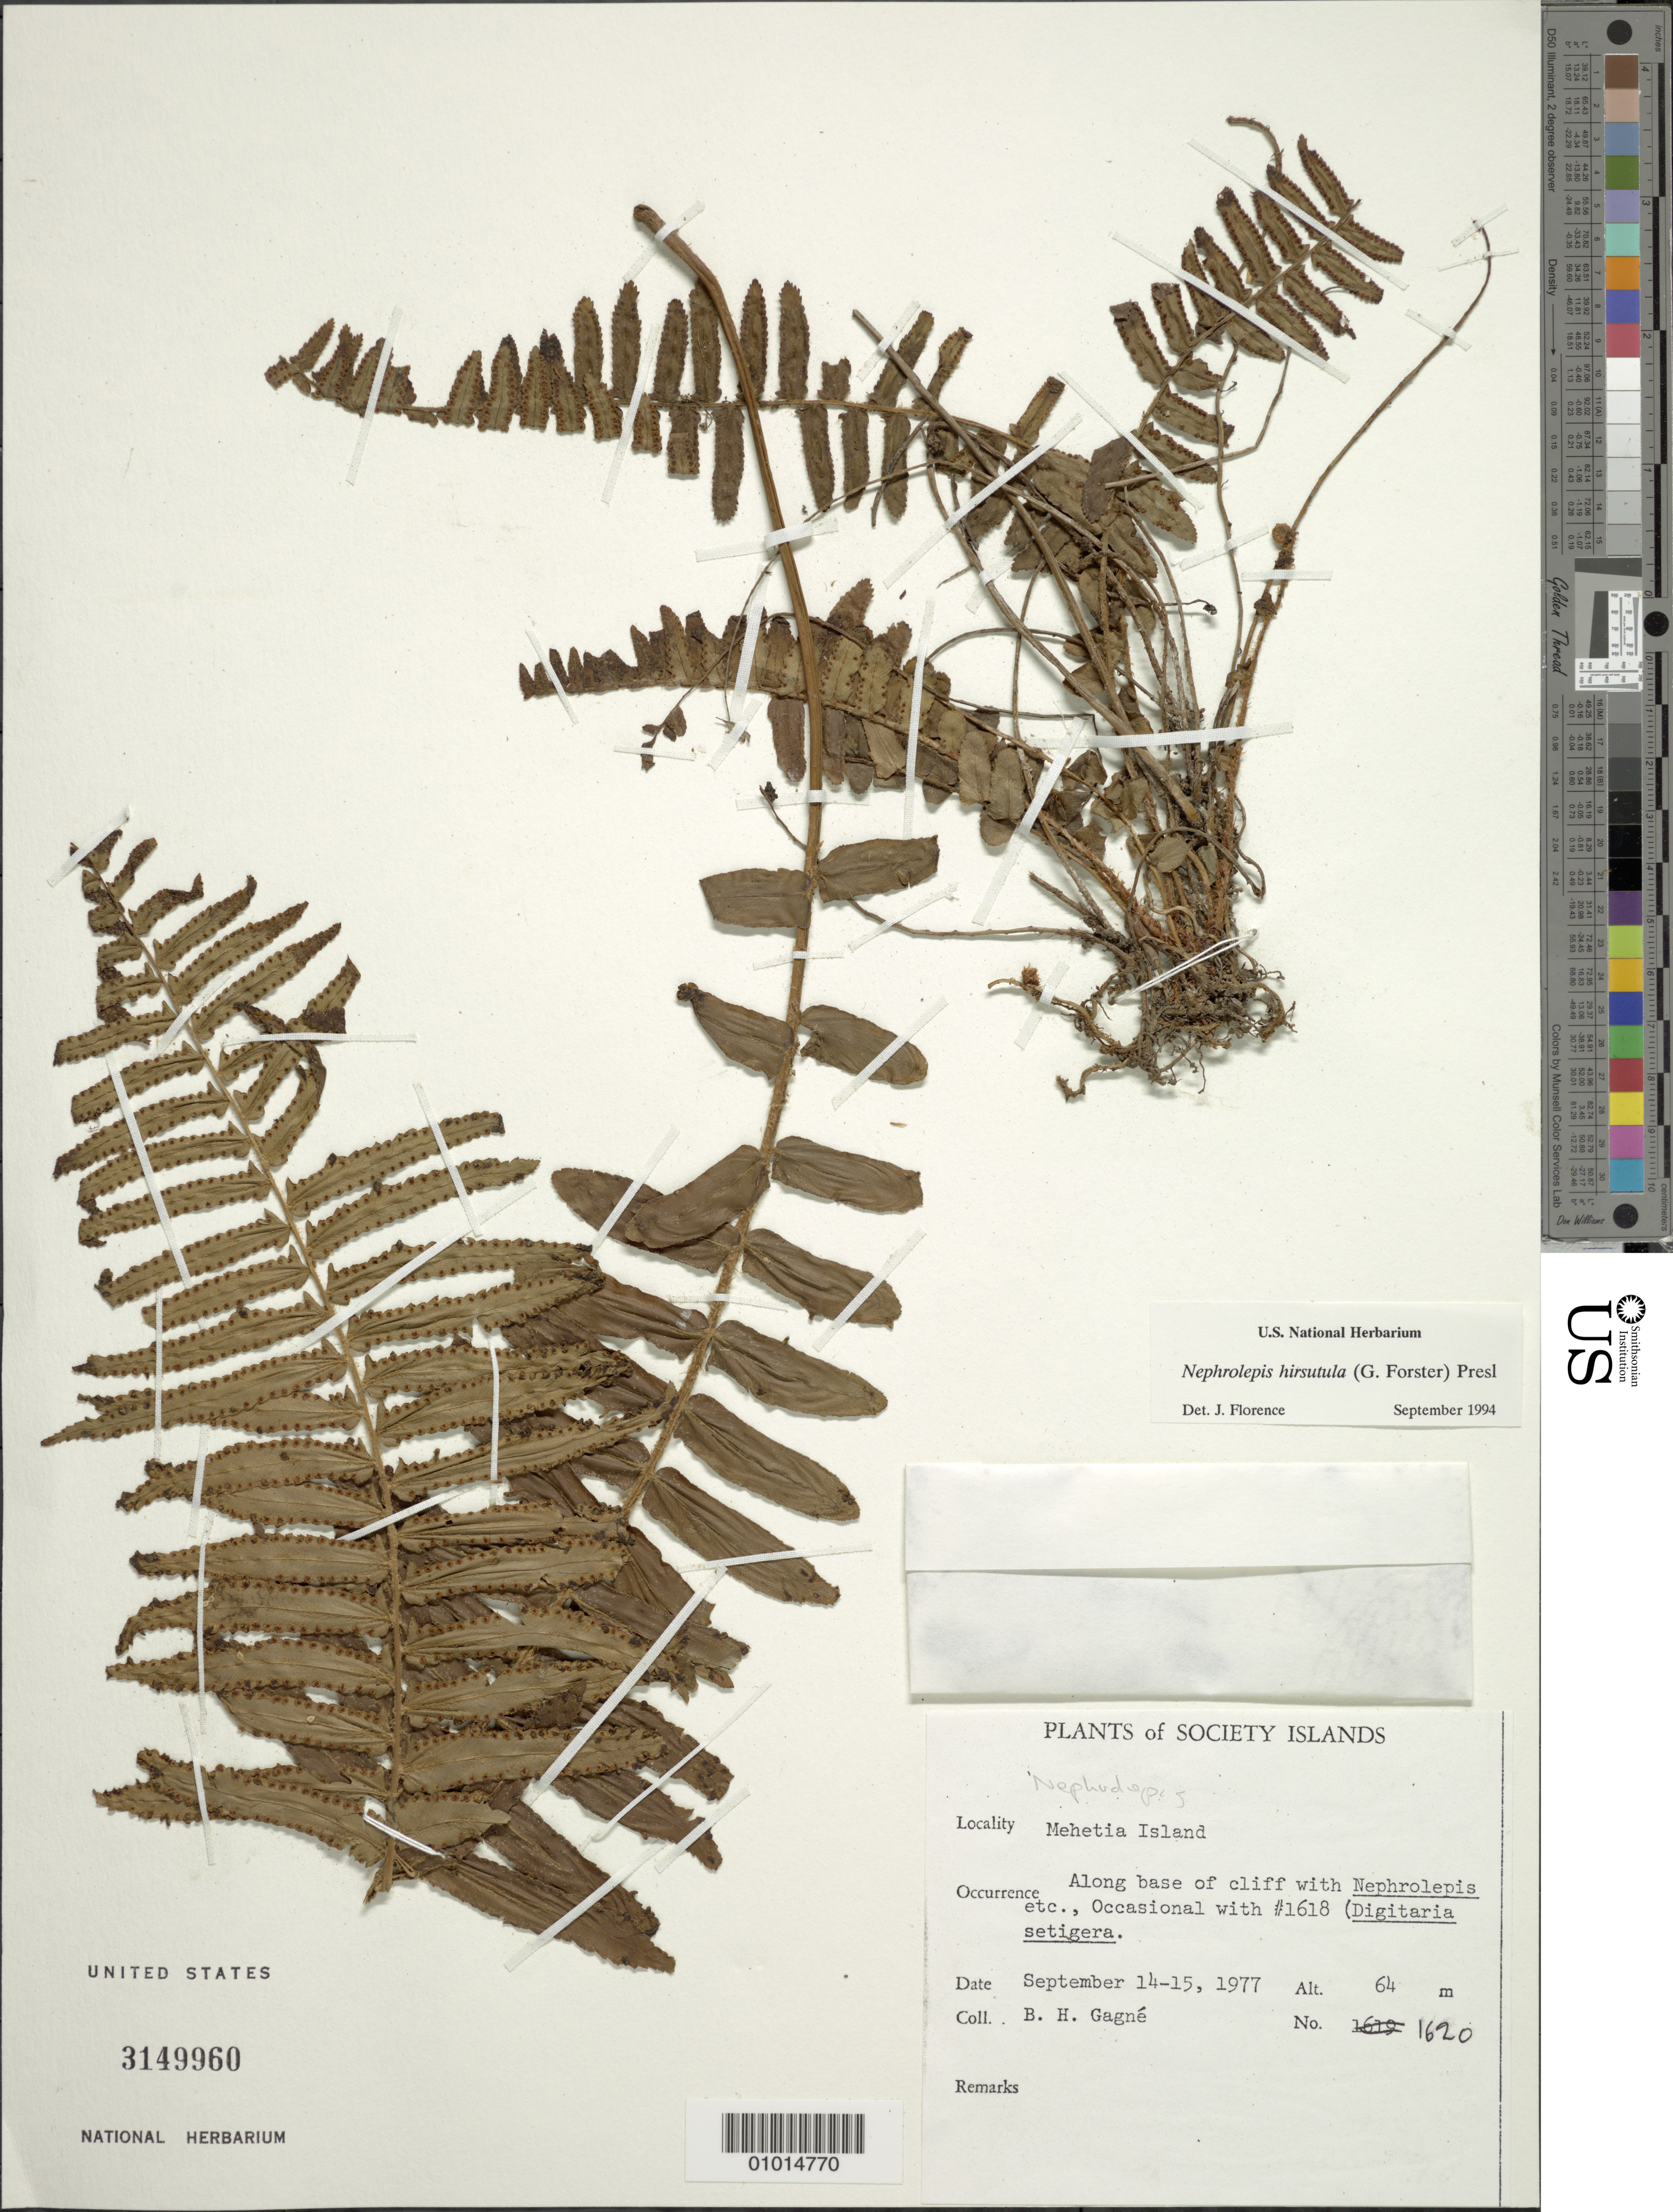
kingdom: Plantae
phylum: Tracheophyta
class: Polypodiopsida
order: Polypodiales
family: Nephrolepidaceae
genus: Nephrolepis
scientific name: Nephrolepis hirsutula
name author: (G. Forst.) C. Presl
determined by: Florence, J.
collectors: B. H. Gagné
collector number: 1620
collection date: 1977-09-14/1977-09-15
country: French Polynesia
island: Mehetia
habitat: Along base of cliff with Nephrolepis etc.; occasional with Digitaria setigera (#1618)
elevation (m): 64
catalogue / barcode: US 3149960